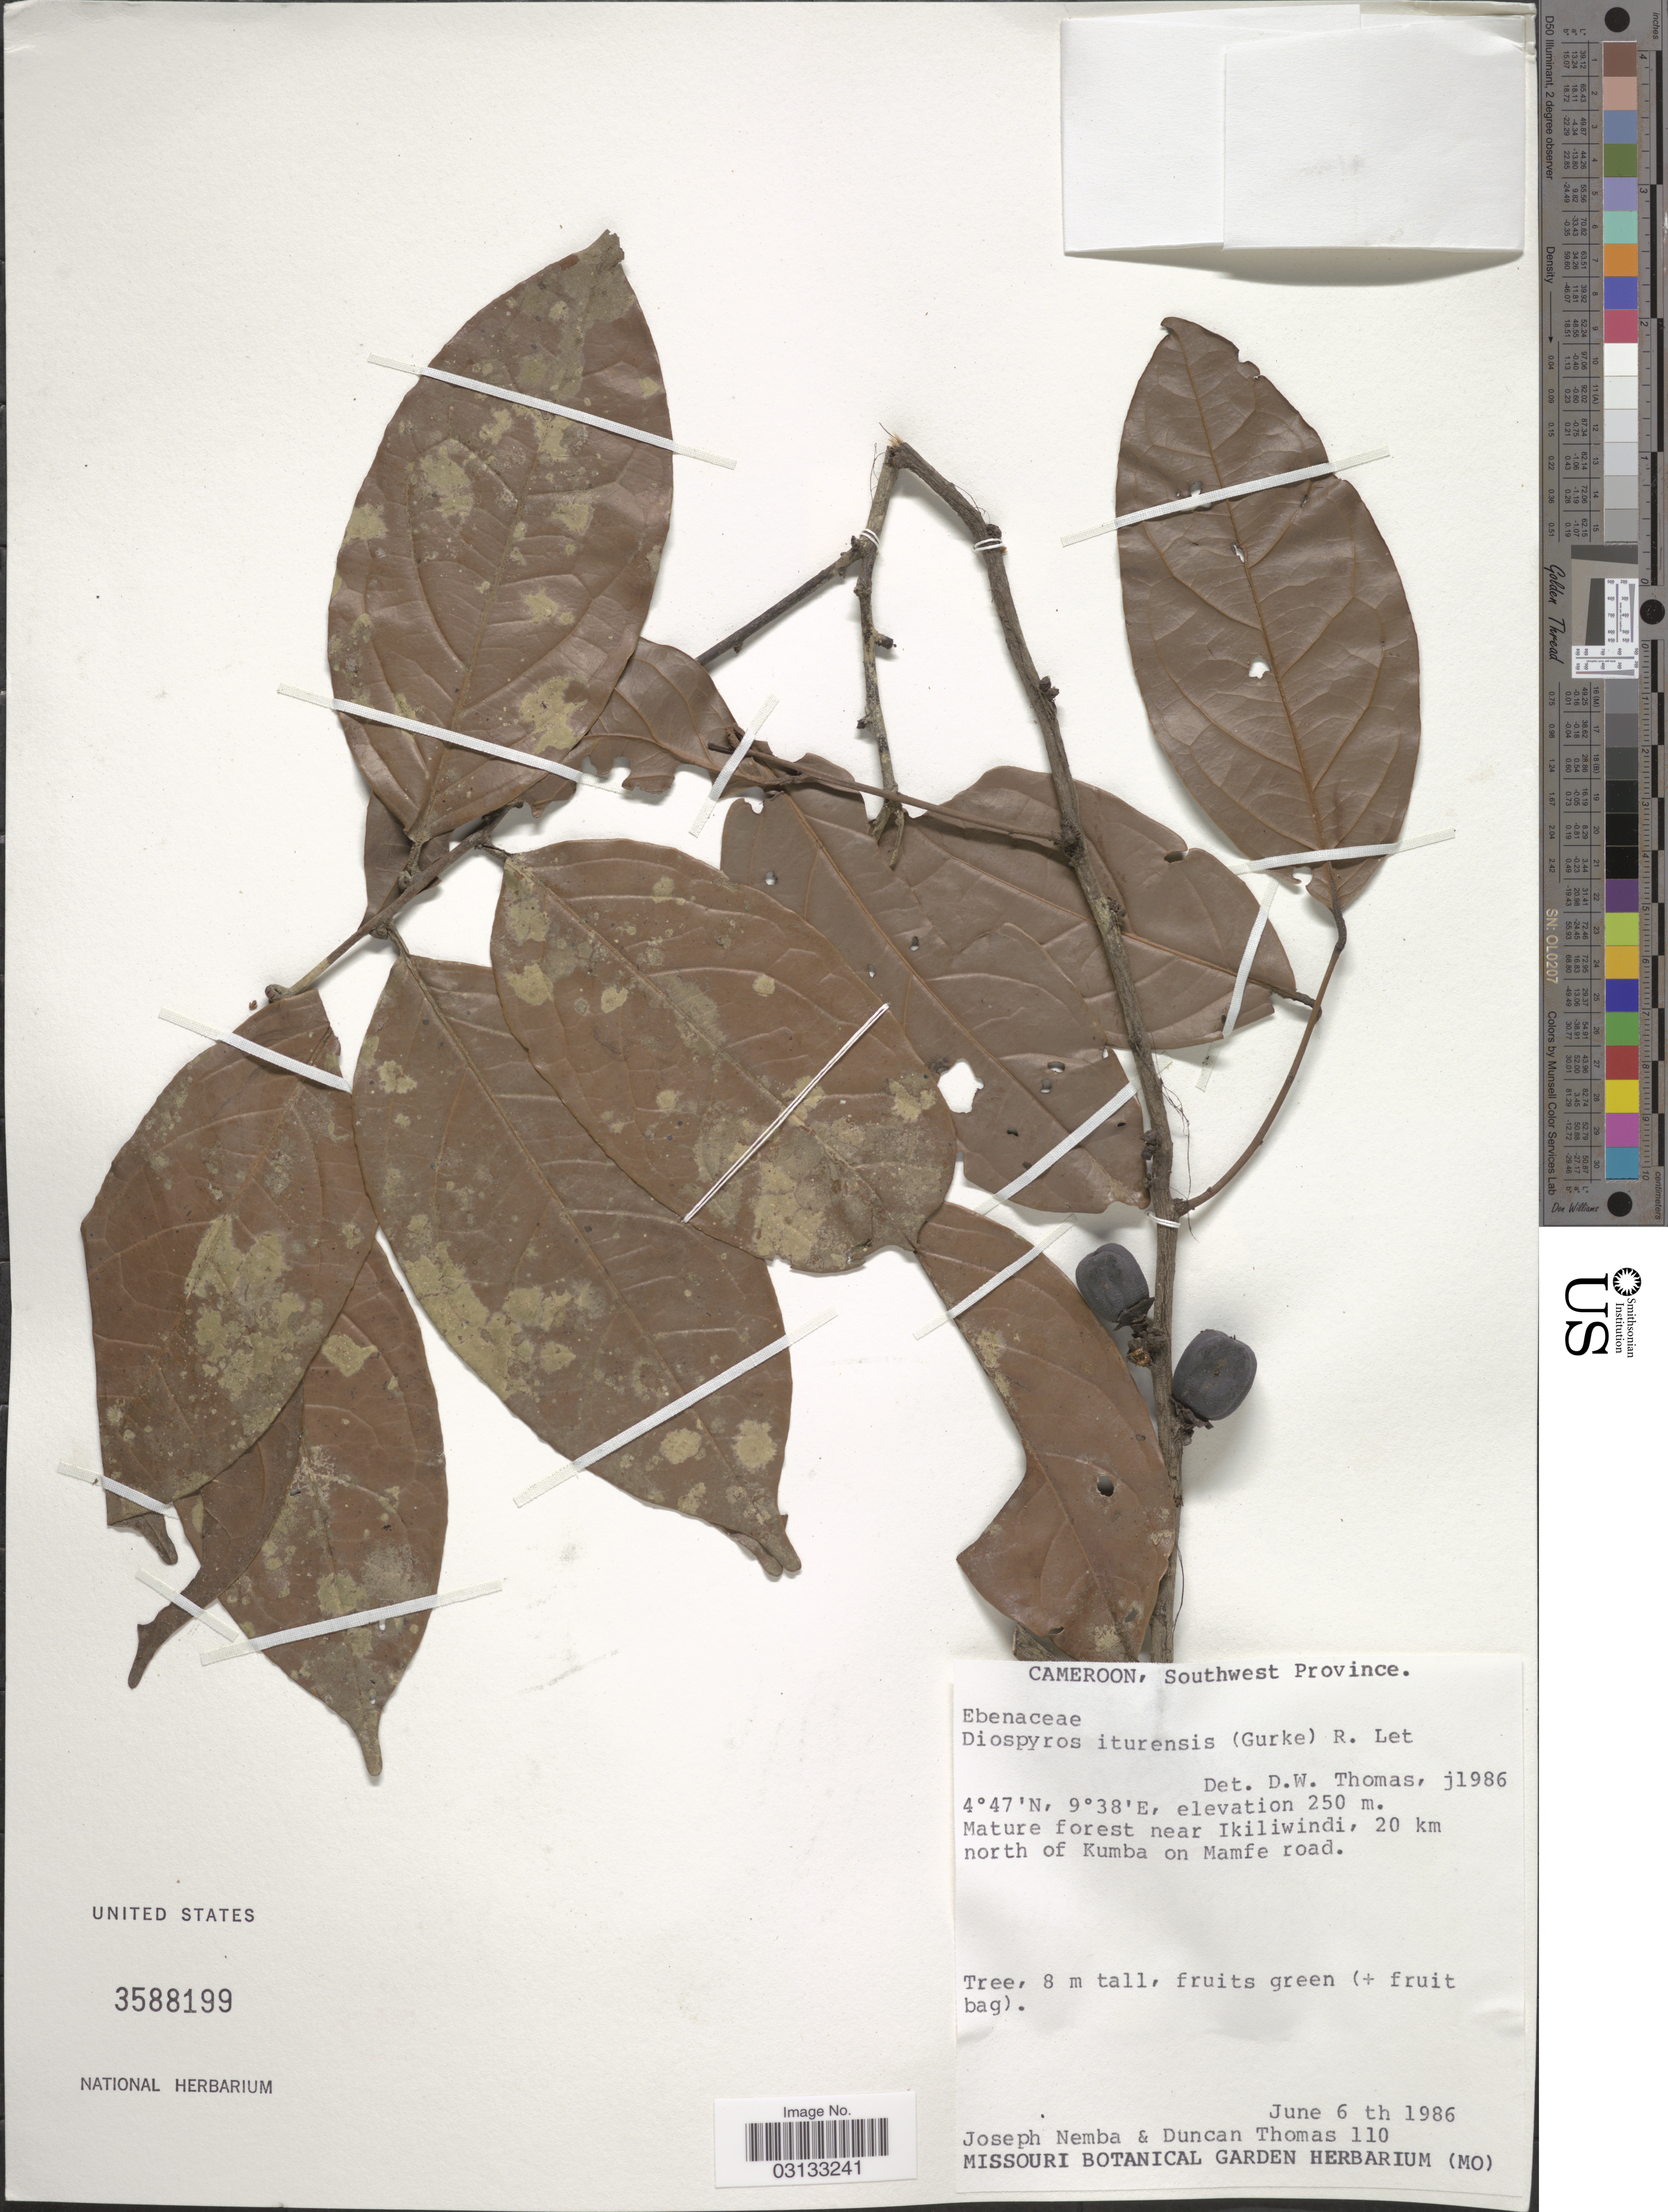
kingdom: Plantae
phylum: Tracheophyta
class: Magnoliopsida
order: Ericales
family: Ebenaceae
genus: Diospyros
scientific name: Diospyros iturensis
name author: (Gürke) Letouzey & F. White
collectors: J. Nemba & D. W. Thomas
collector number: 110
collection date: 1986-06-06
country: Cameroon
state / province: Sud-Ouest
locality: Southwest Province, Mature forest near Ikiliwindi, 20 km north of Kumba on Mamfe road.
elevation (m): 250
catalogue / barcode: US 3588199